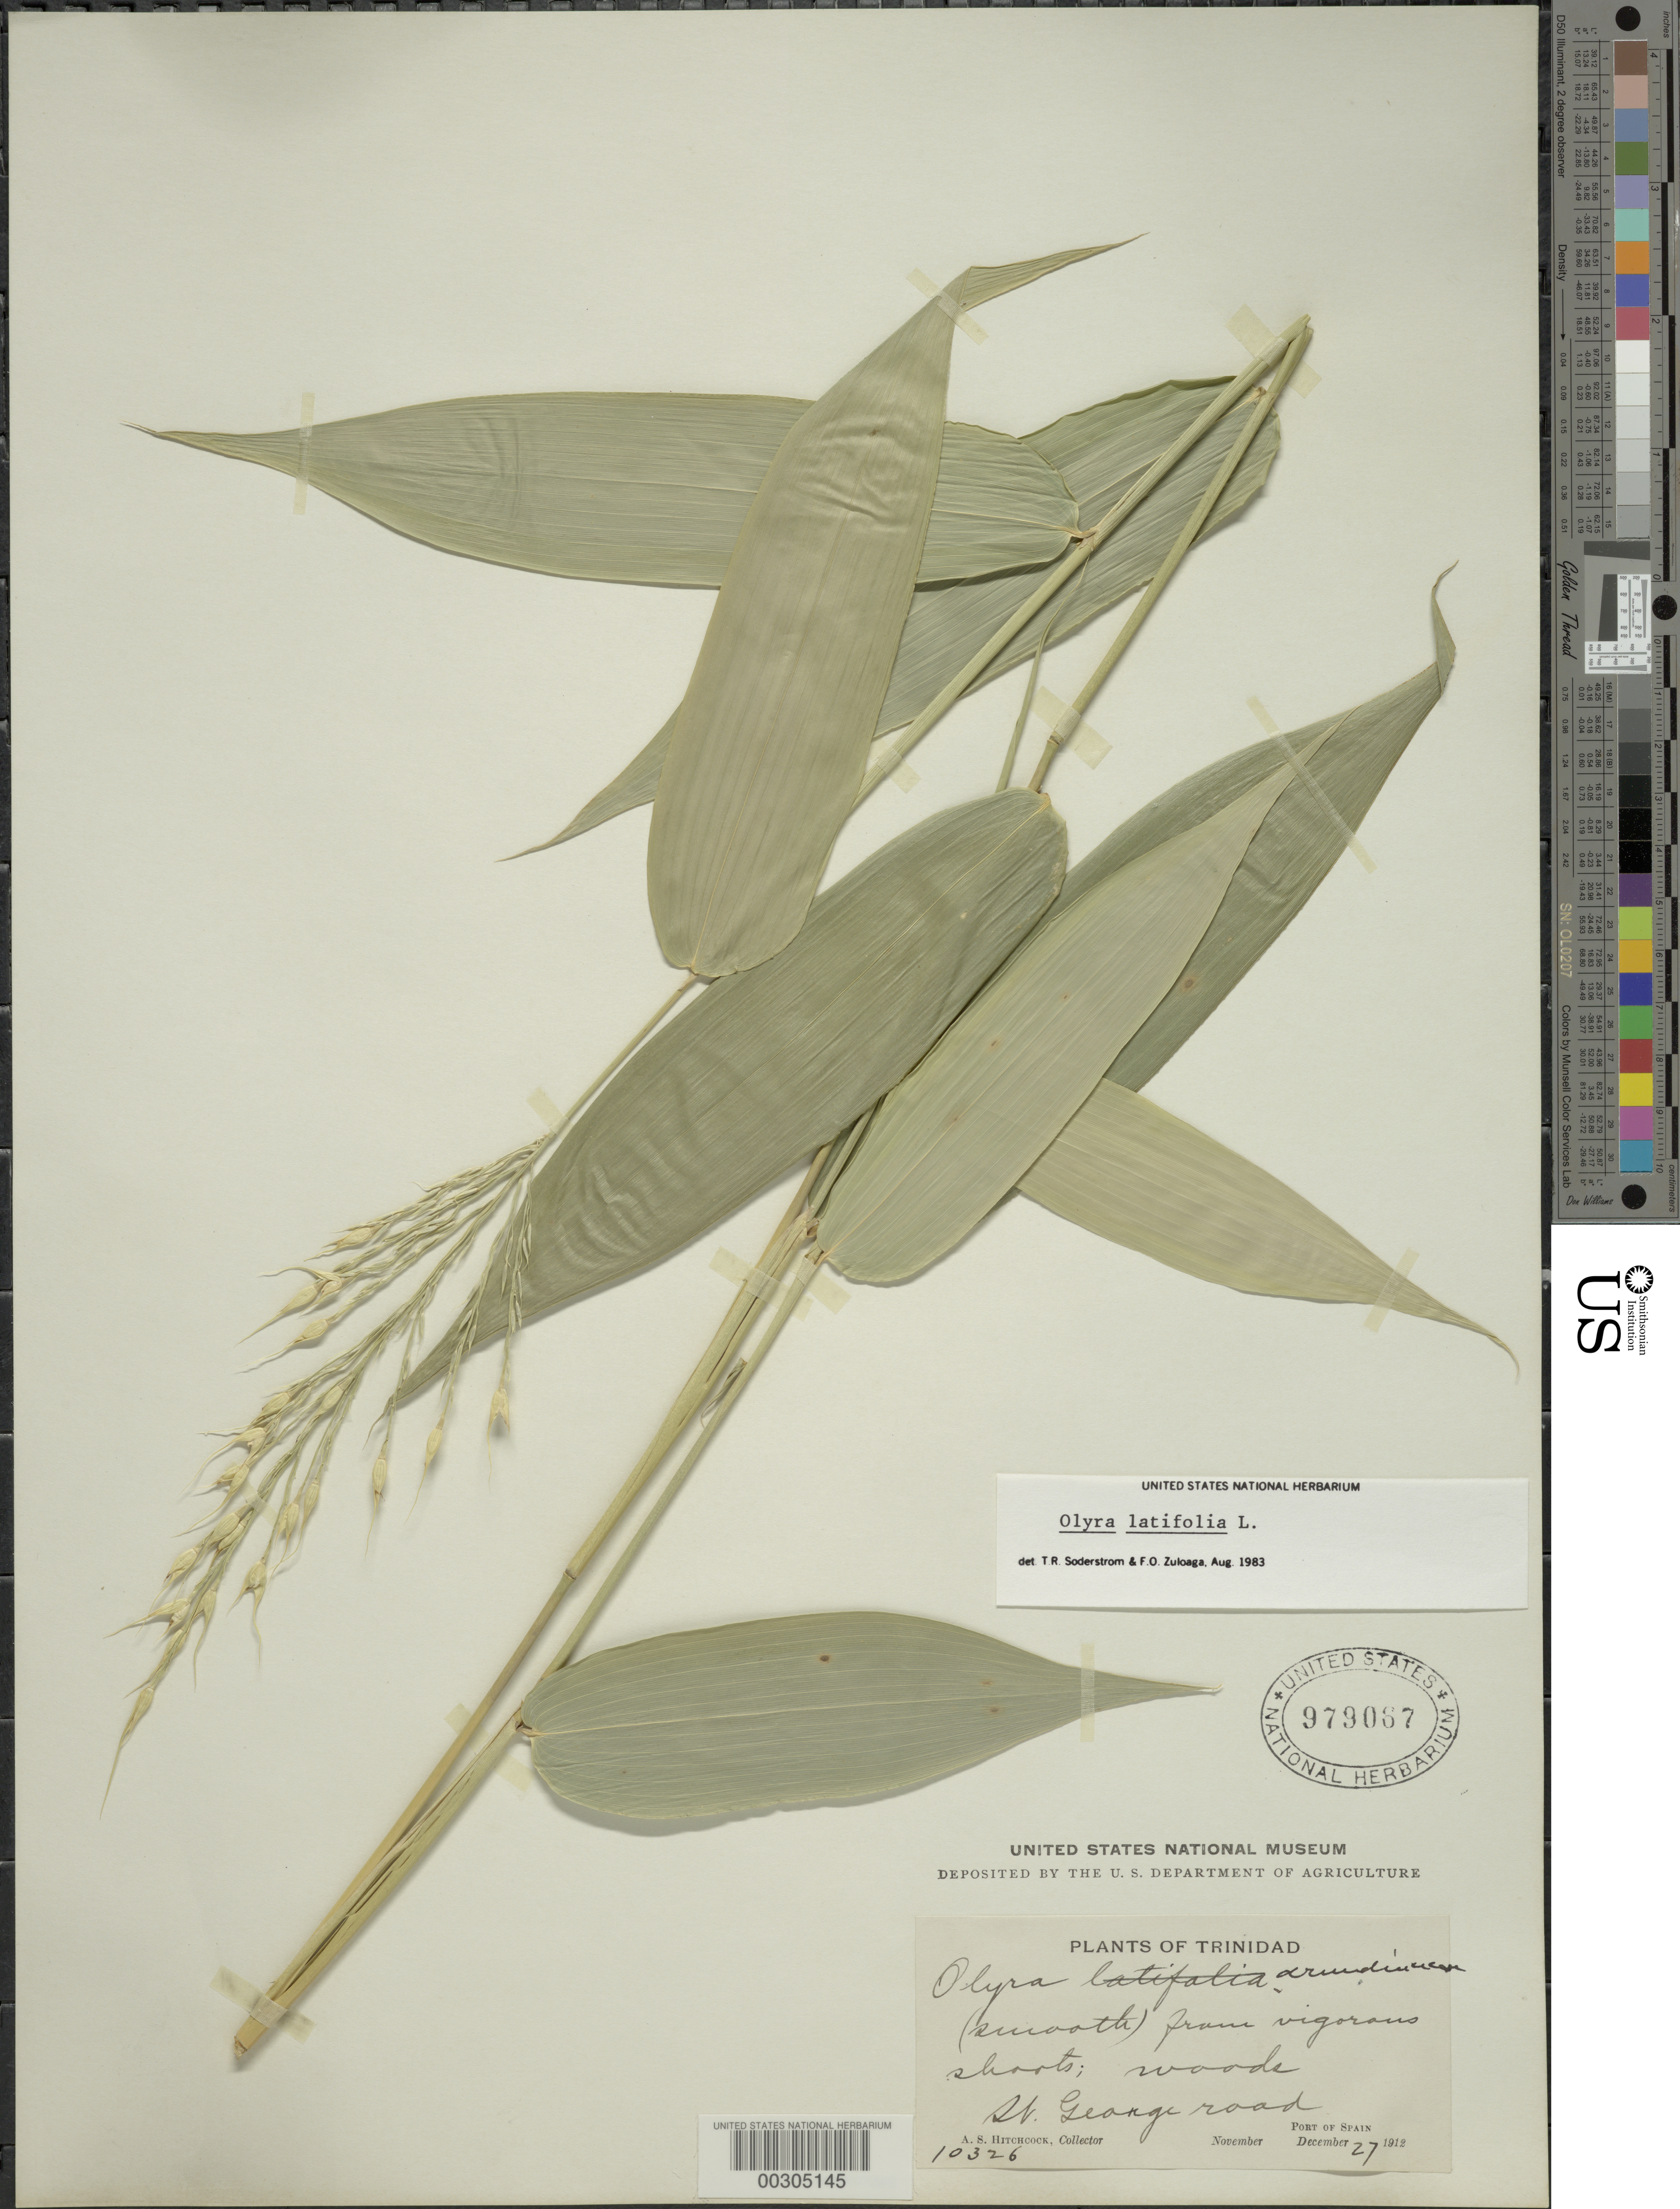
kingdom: Plantae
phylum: Tracheophyta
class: Liliopsida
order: Poales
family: Poaceae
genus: Olyra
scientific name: Olyra latifolia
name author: L.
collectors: A. S. Hitchcock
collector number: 10326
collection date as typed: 27 Dec 1912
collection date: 1912-12-27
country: Trinidad and Tobago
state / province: Port of Spain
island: Trinidad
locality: St. George road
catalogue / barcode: US 979067